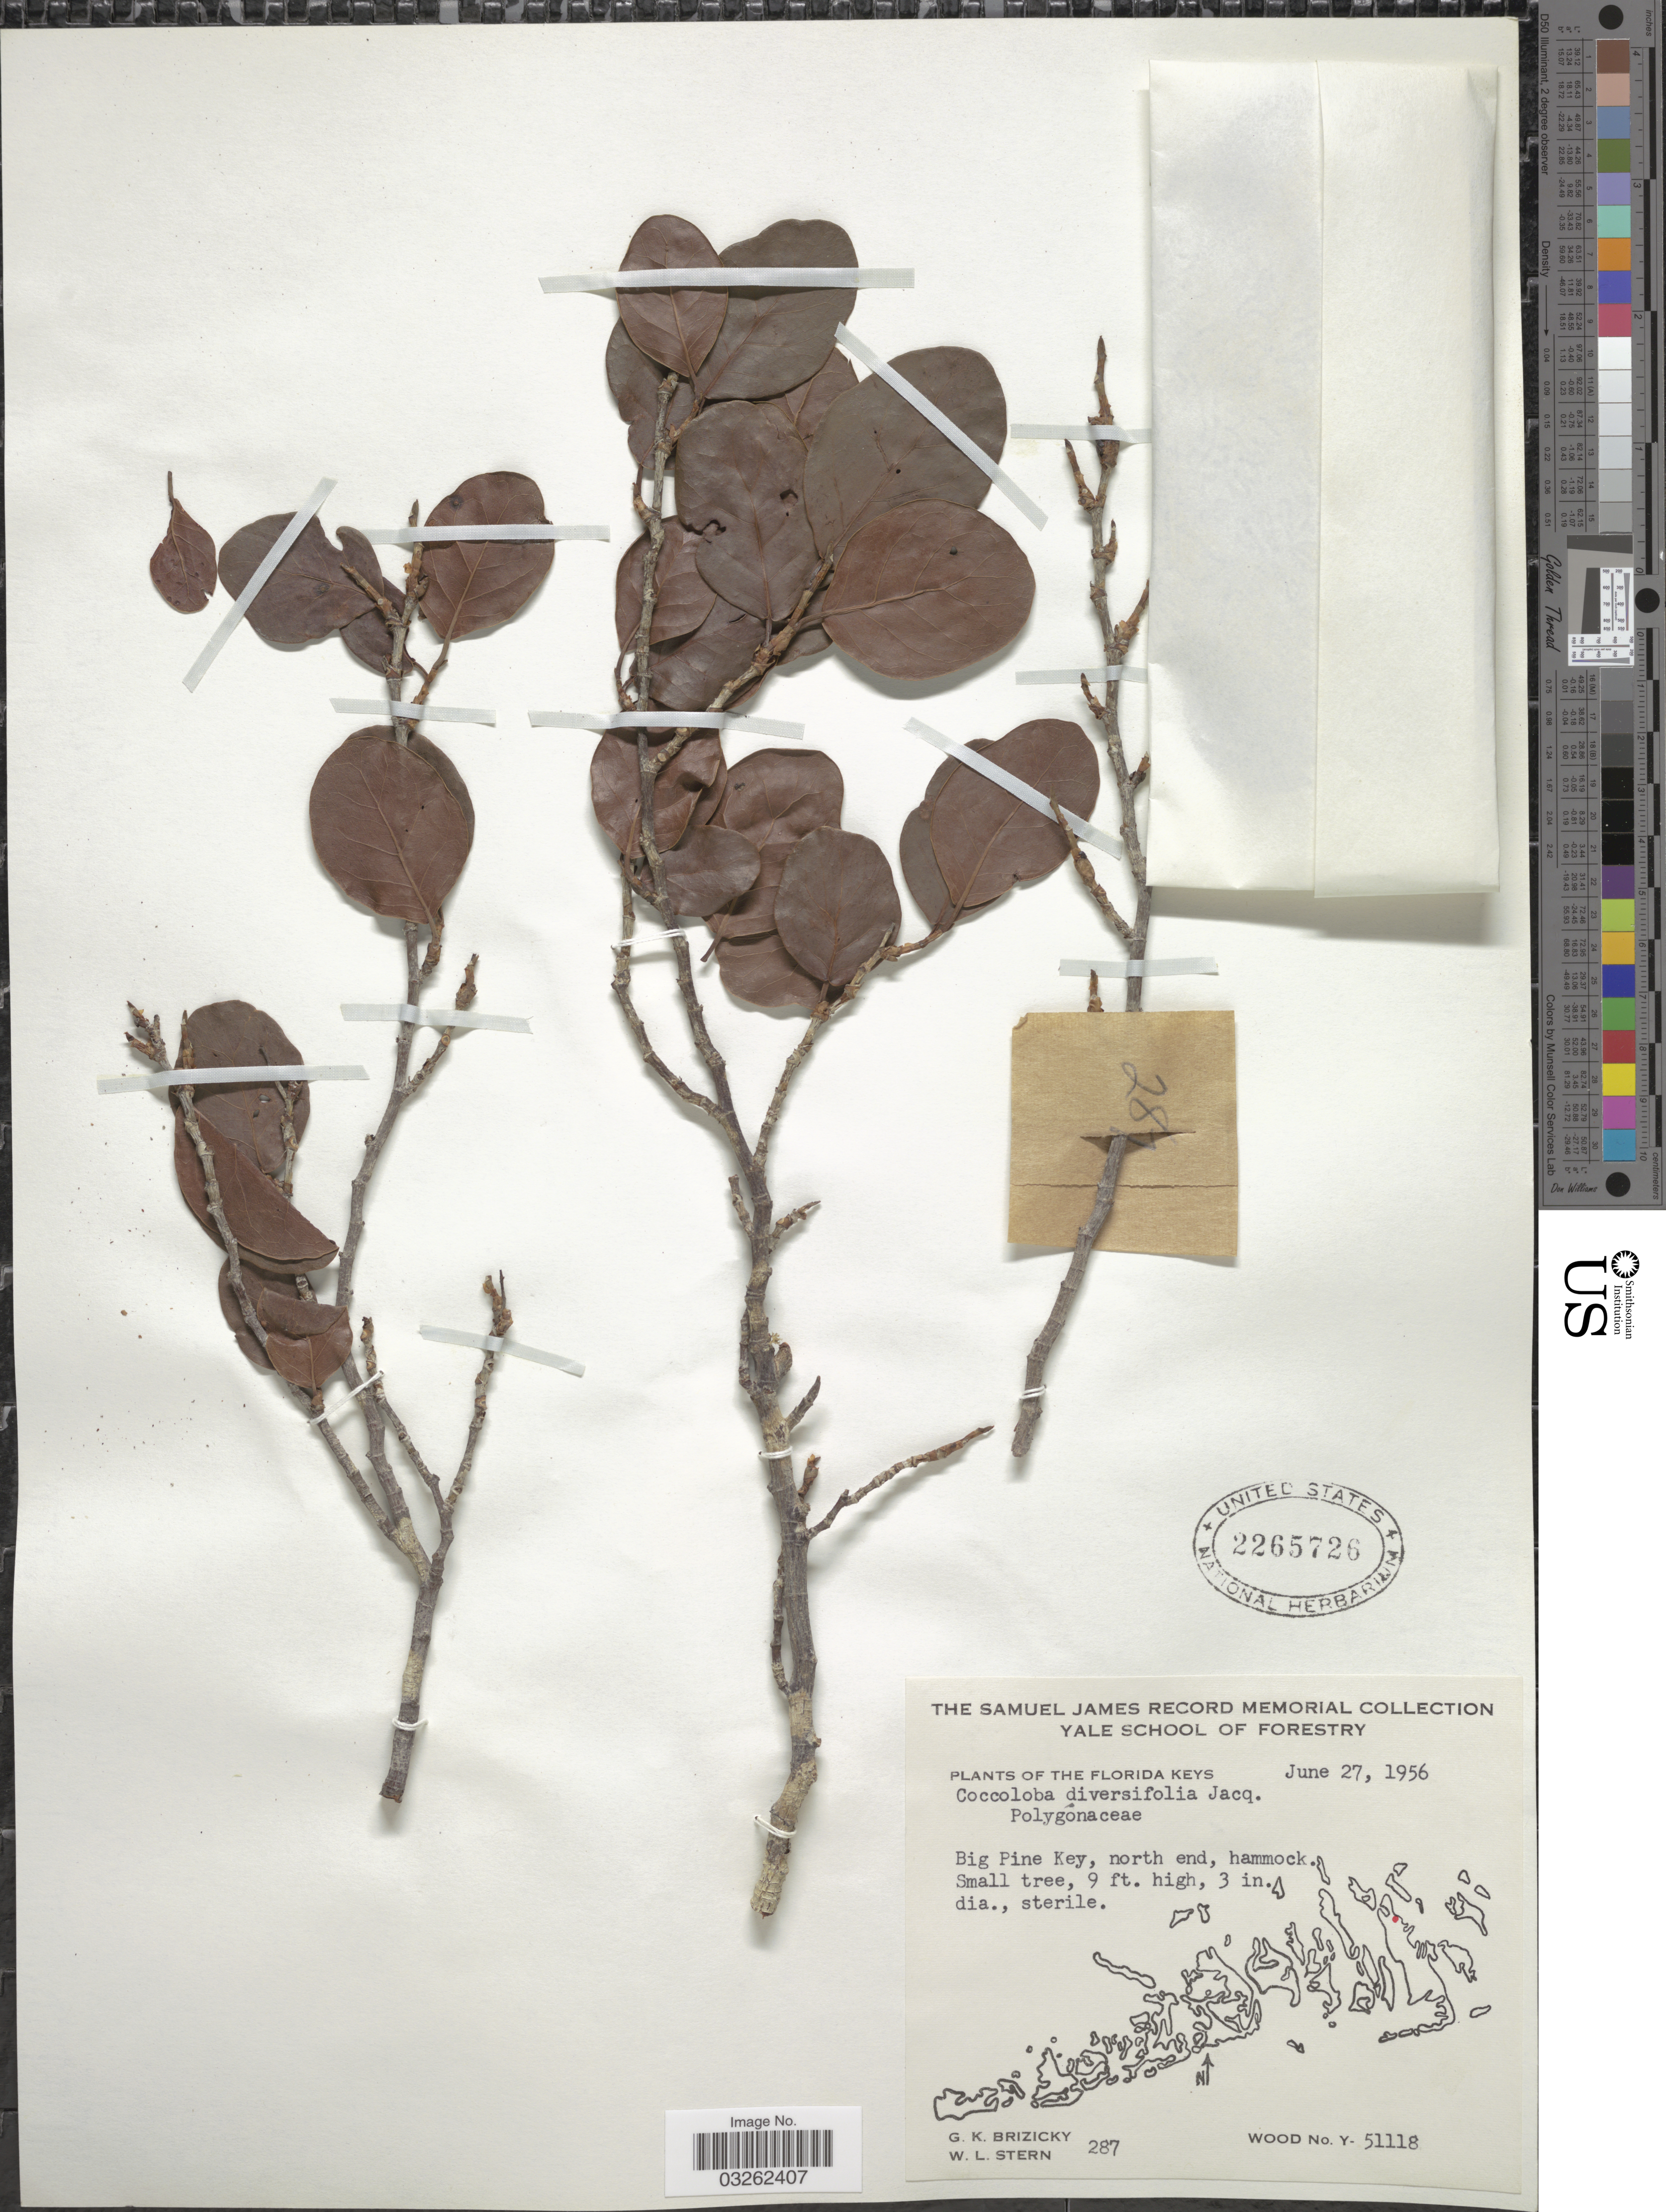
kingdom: Plantae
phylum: Tracheophyta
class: Magnoliopsida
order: Caryophyllales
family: Polygonaceae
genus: Coccoloba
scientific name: Coccoloba diversifolia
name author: Jacq.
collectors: G. K. Brizicky & W. L. Stern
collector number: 287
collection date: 1956-06-27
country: United States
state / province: Florida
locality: The Florida Keys, Big Pine Key, north end, hammock.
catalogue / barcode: US 2265726